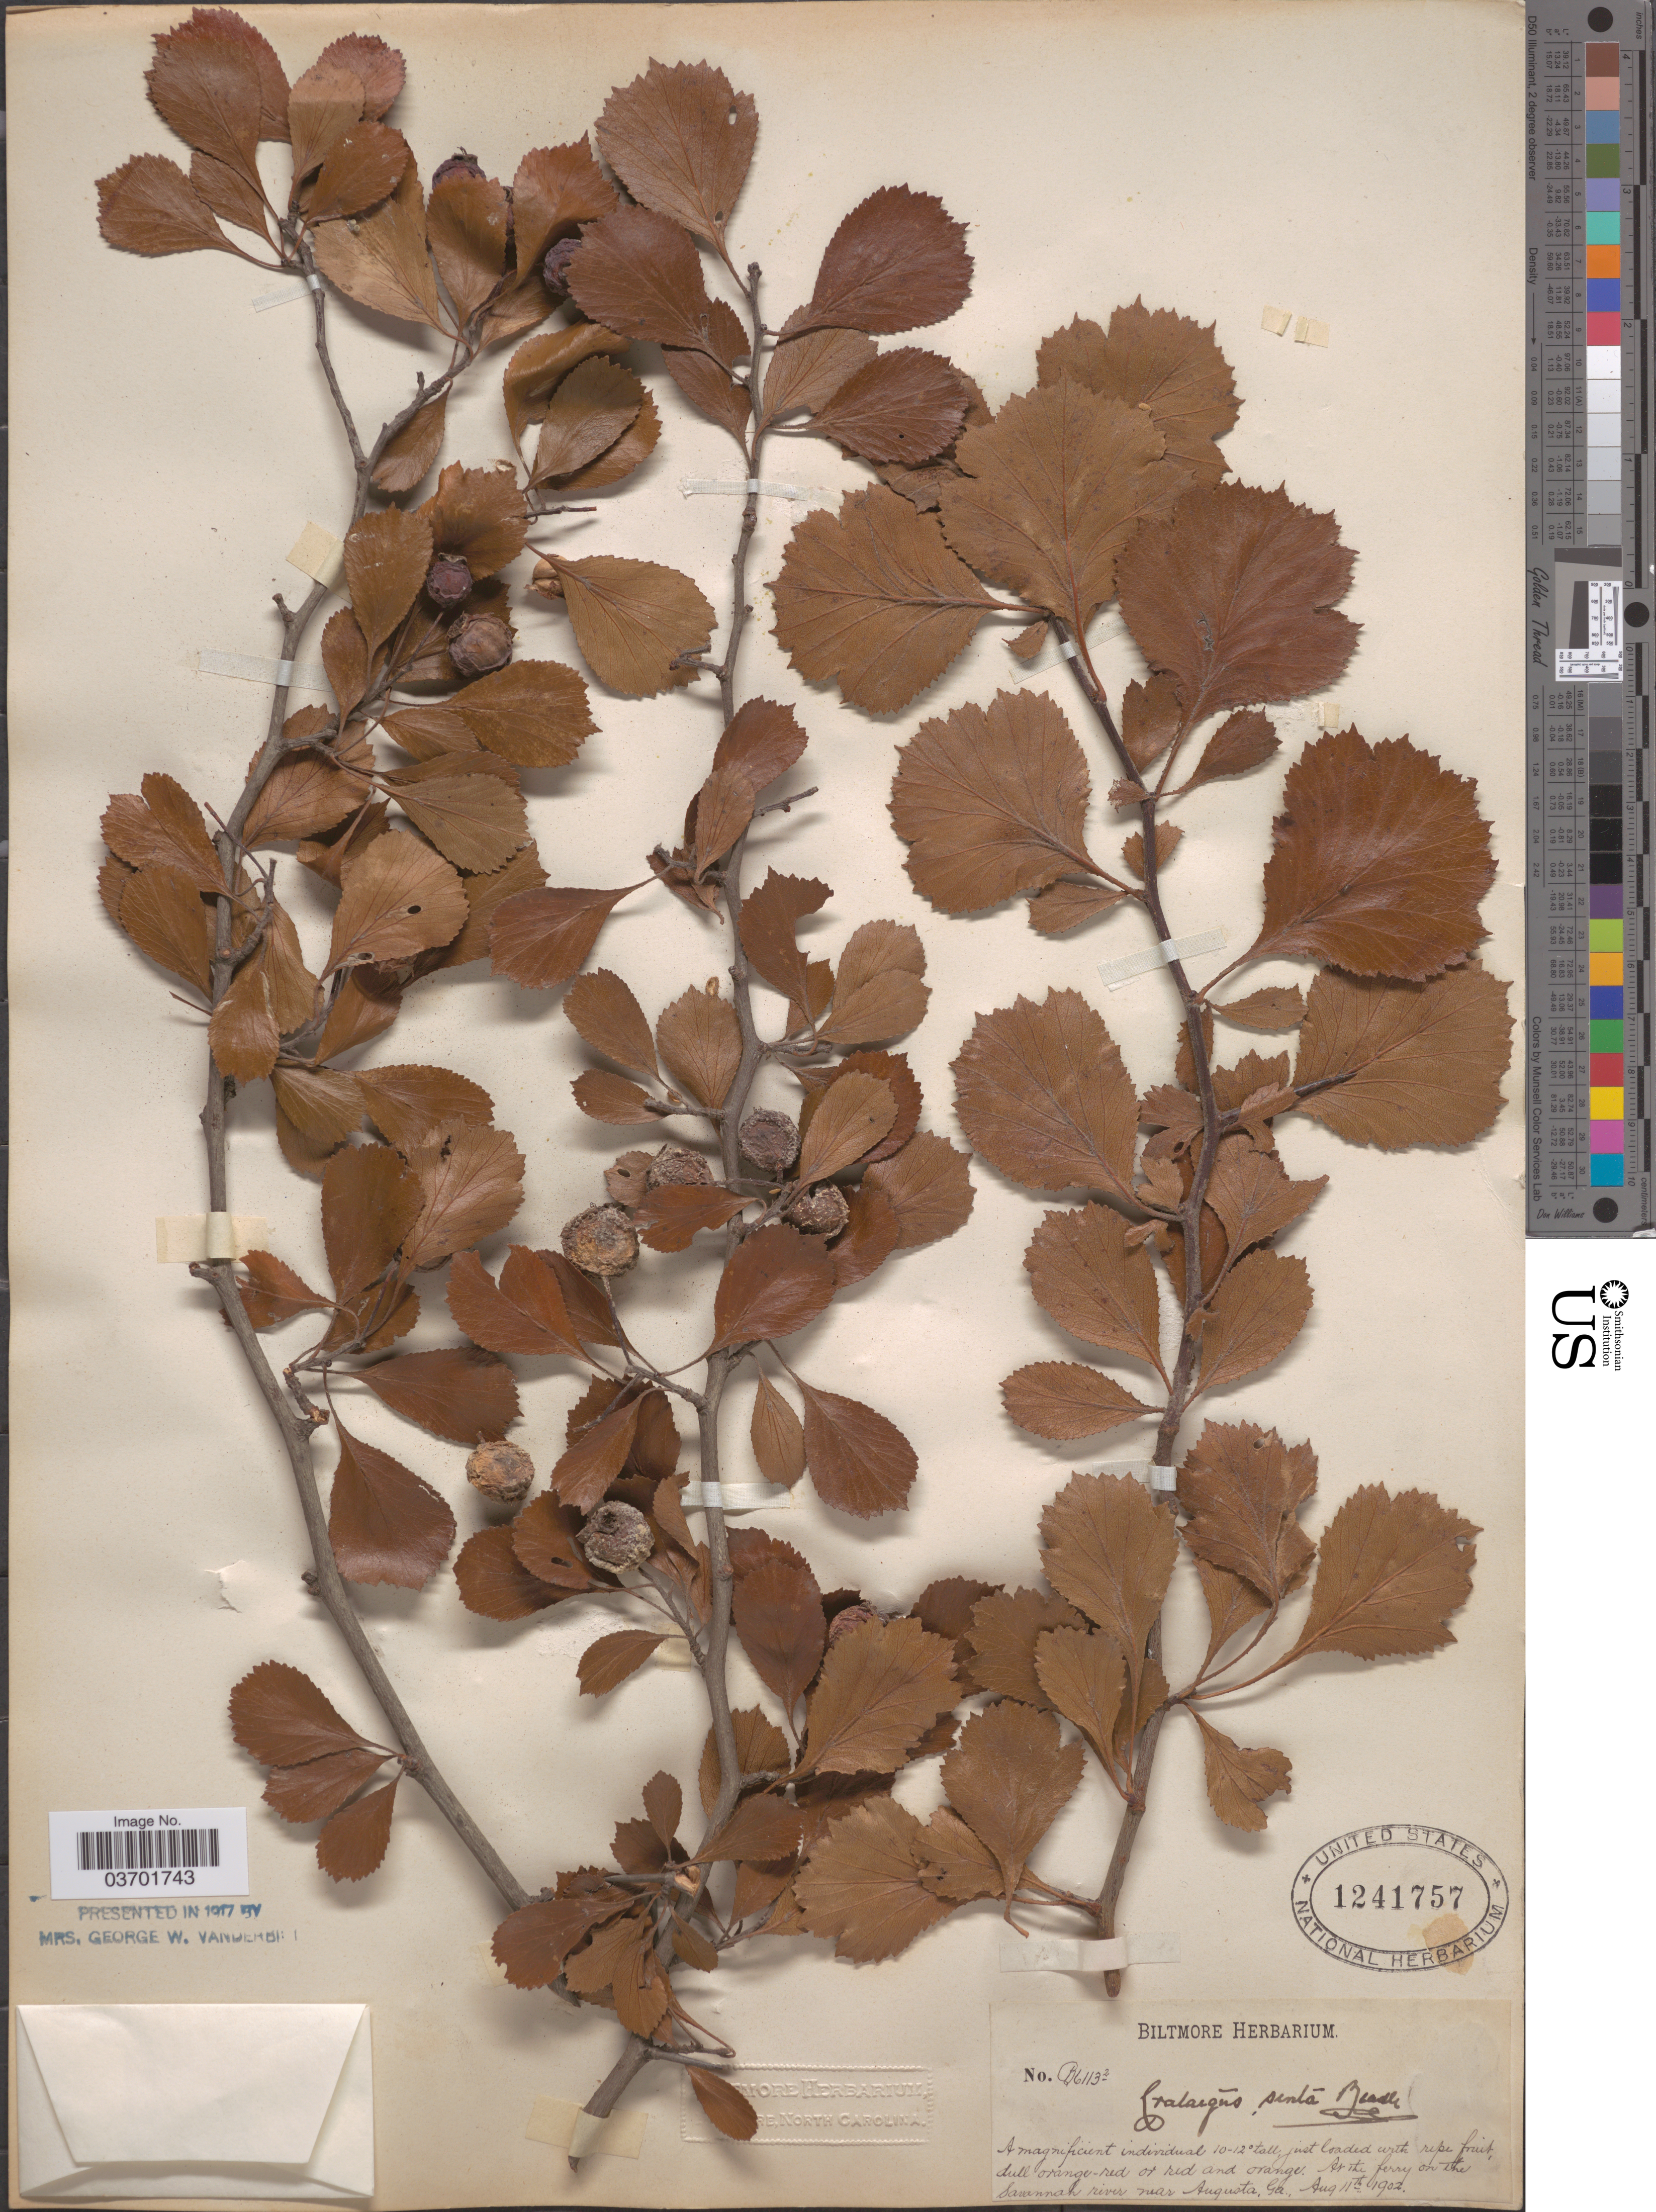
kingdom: Plantae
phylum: Tracheophyta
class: Magnoliopsida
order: Rosales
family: Rosaceae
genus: Crataegus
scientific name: Crataegus senta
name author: Beadle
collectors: ex herb. Biltmore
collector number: B6113/2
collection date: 1902-08-11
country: United States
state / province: Georgia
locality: At the ferry on the savannah river near Augusta.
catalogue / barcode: US 1241757